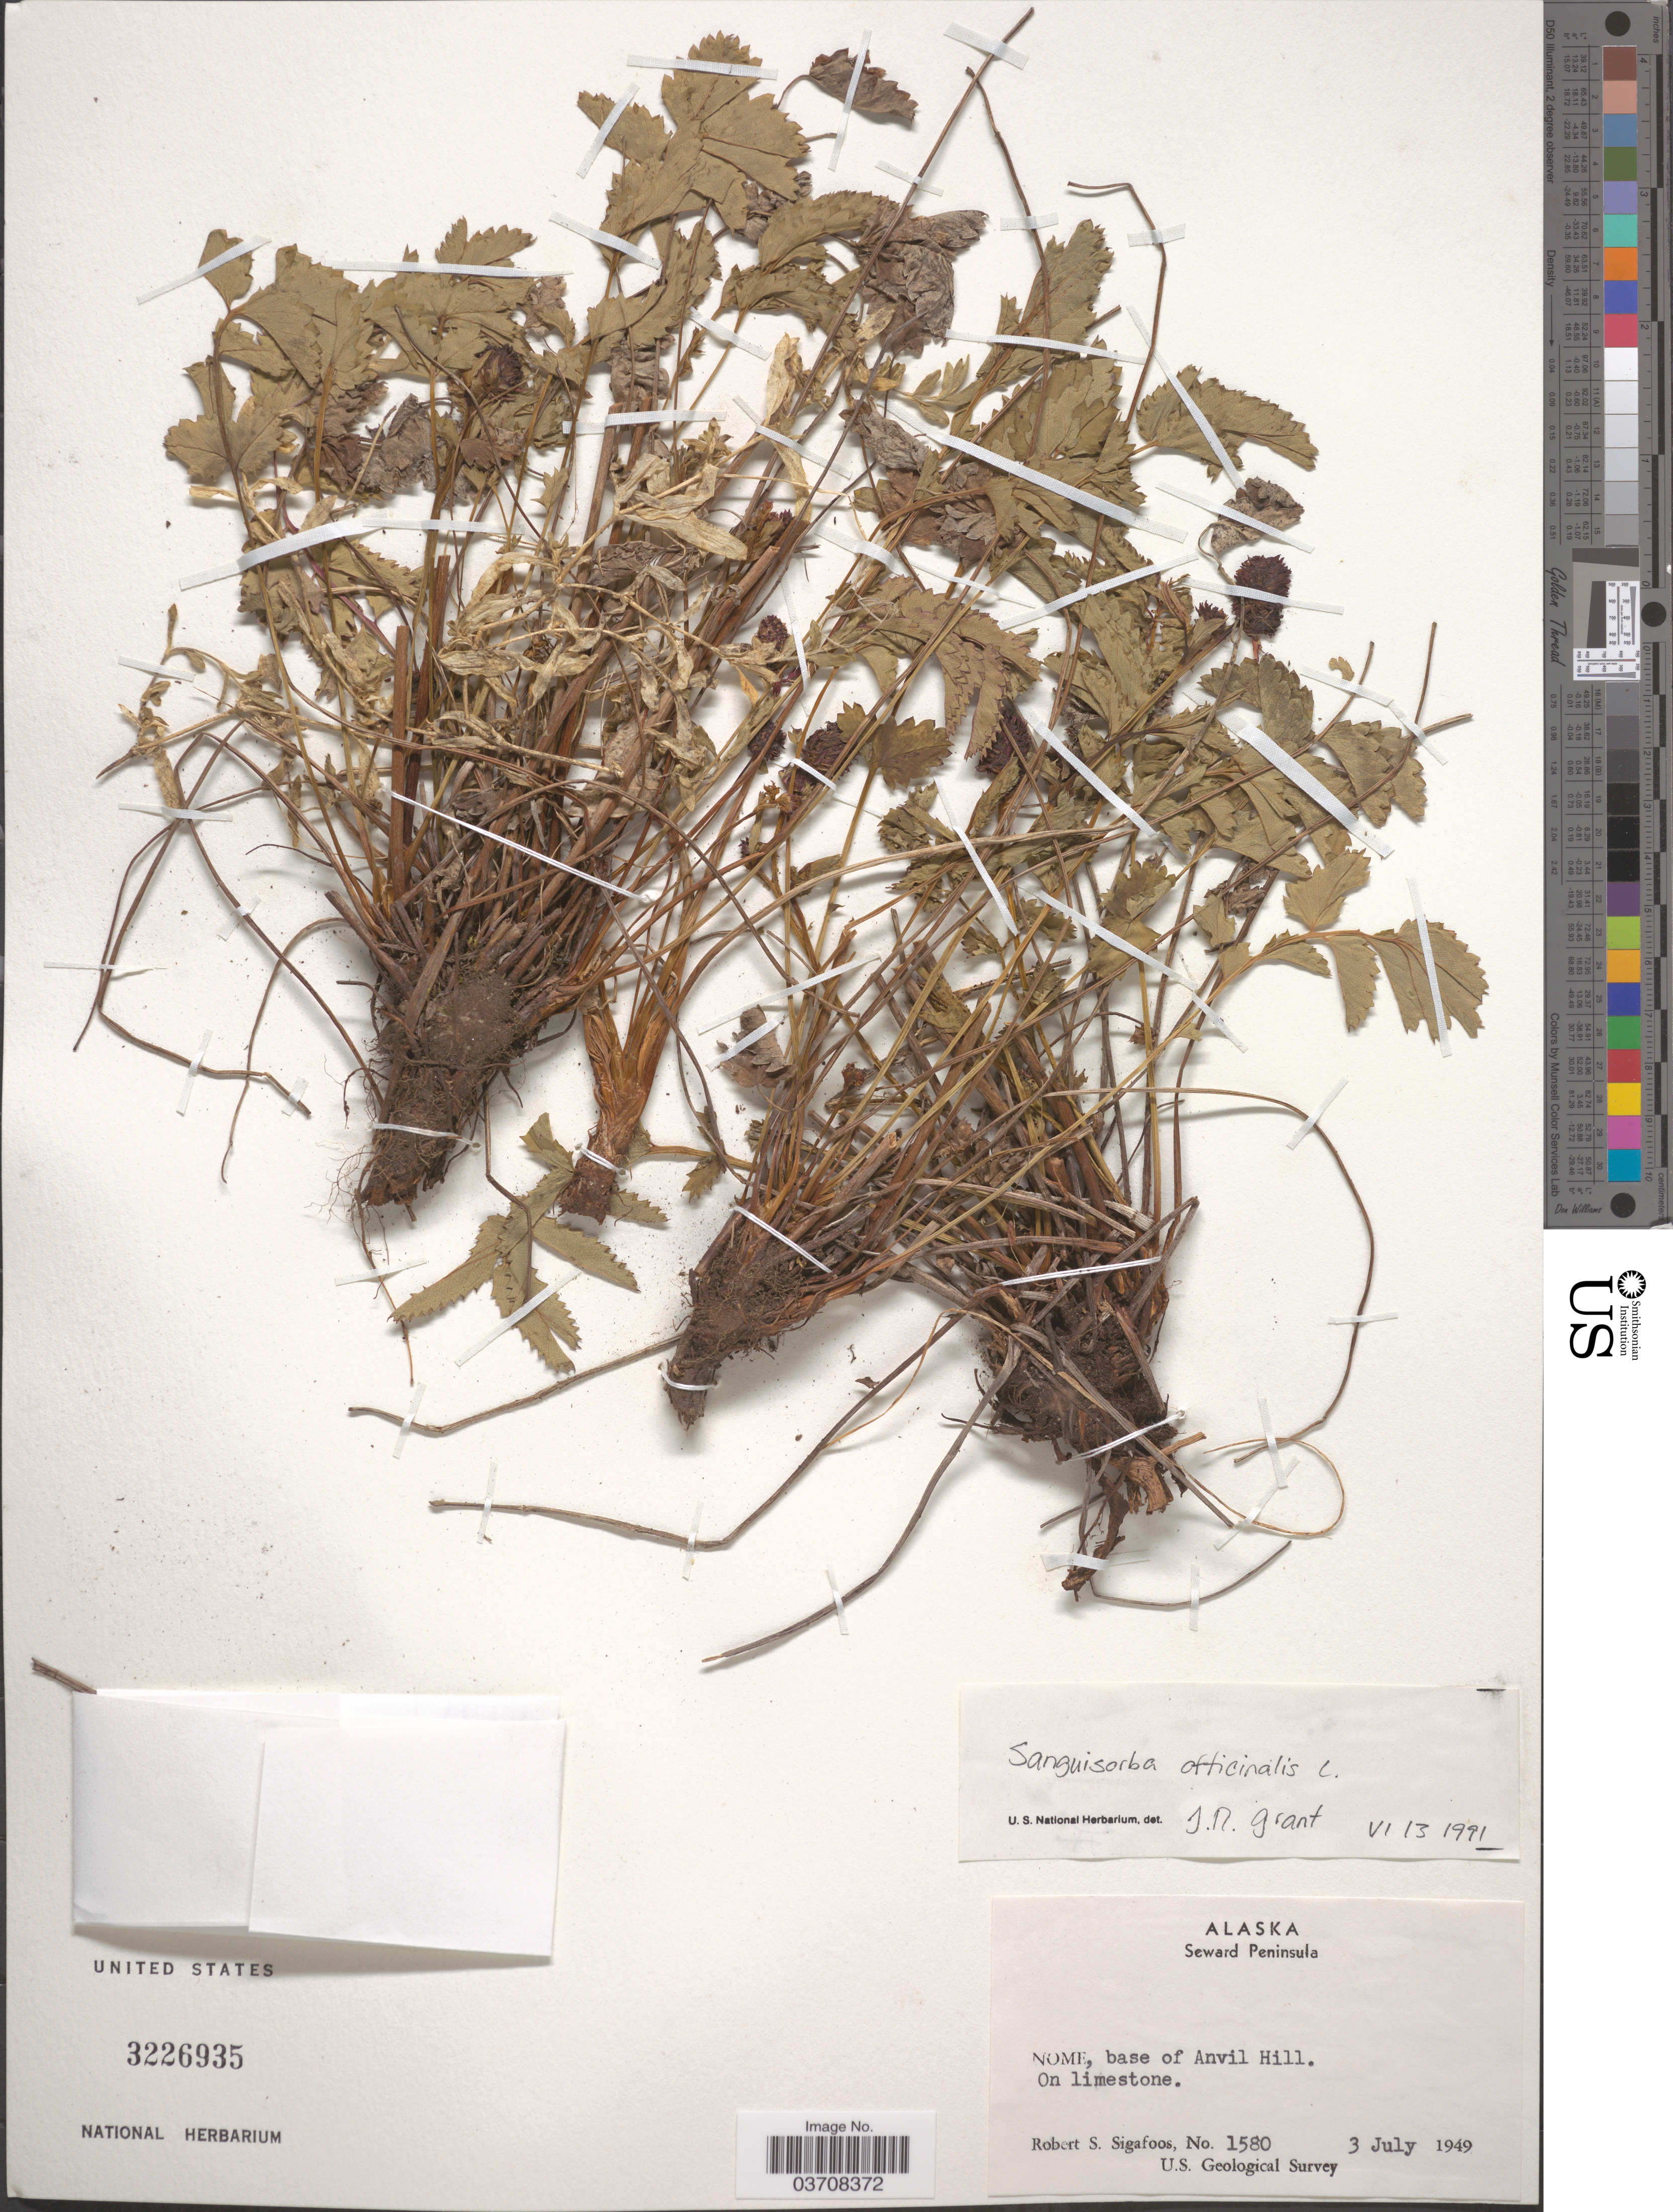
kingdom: Plantae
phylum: Tracheophyta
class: Magnoliopsida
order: Rosales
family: Rosaceae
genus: Sanguisorba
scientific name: Sanguisorba officinalis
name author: L.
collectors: R. Sigafoos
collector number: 1580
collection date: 1949-07-03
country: United States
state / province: Alaska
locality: Seward Peninsula. Nome, base of Anvil Hill.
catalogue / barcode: US 3226935